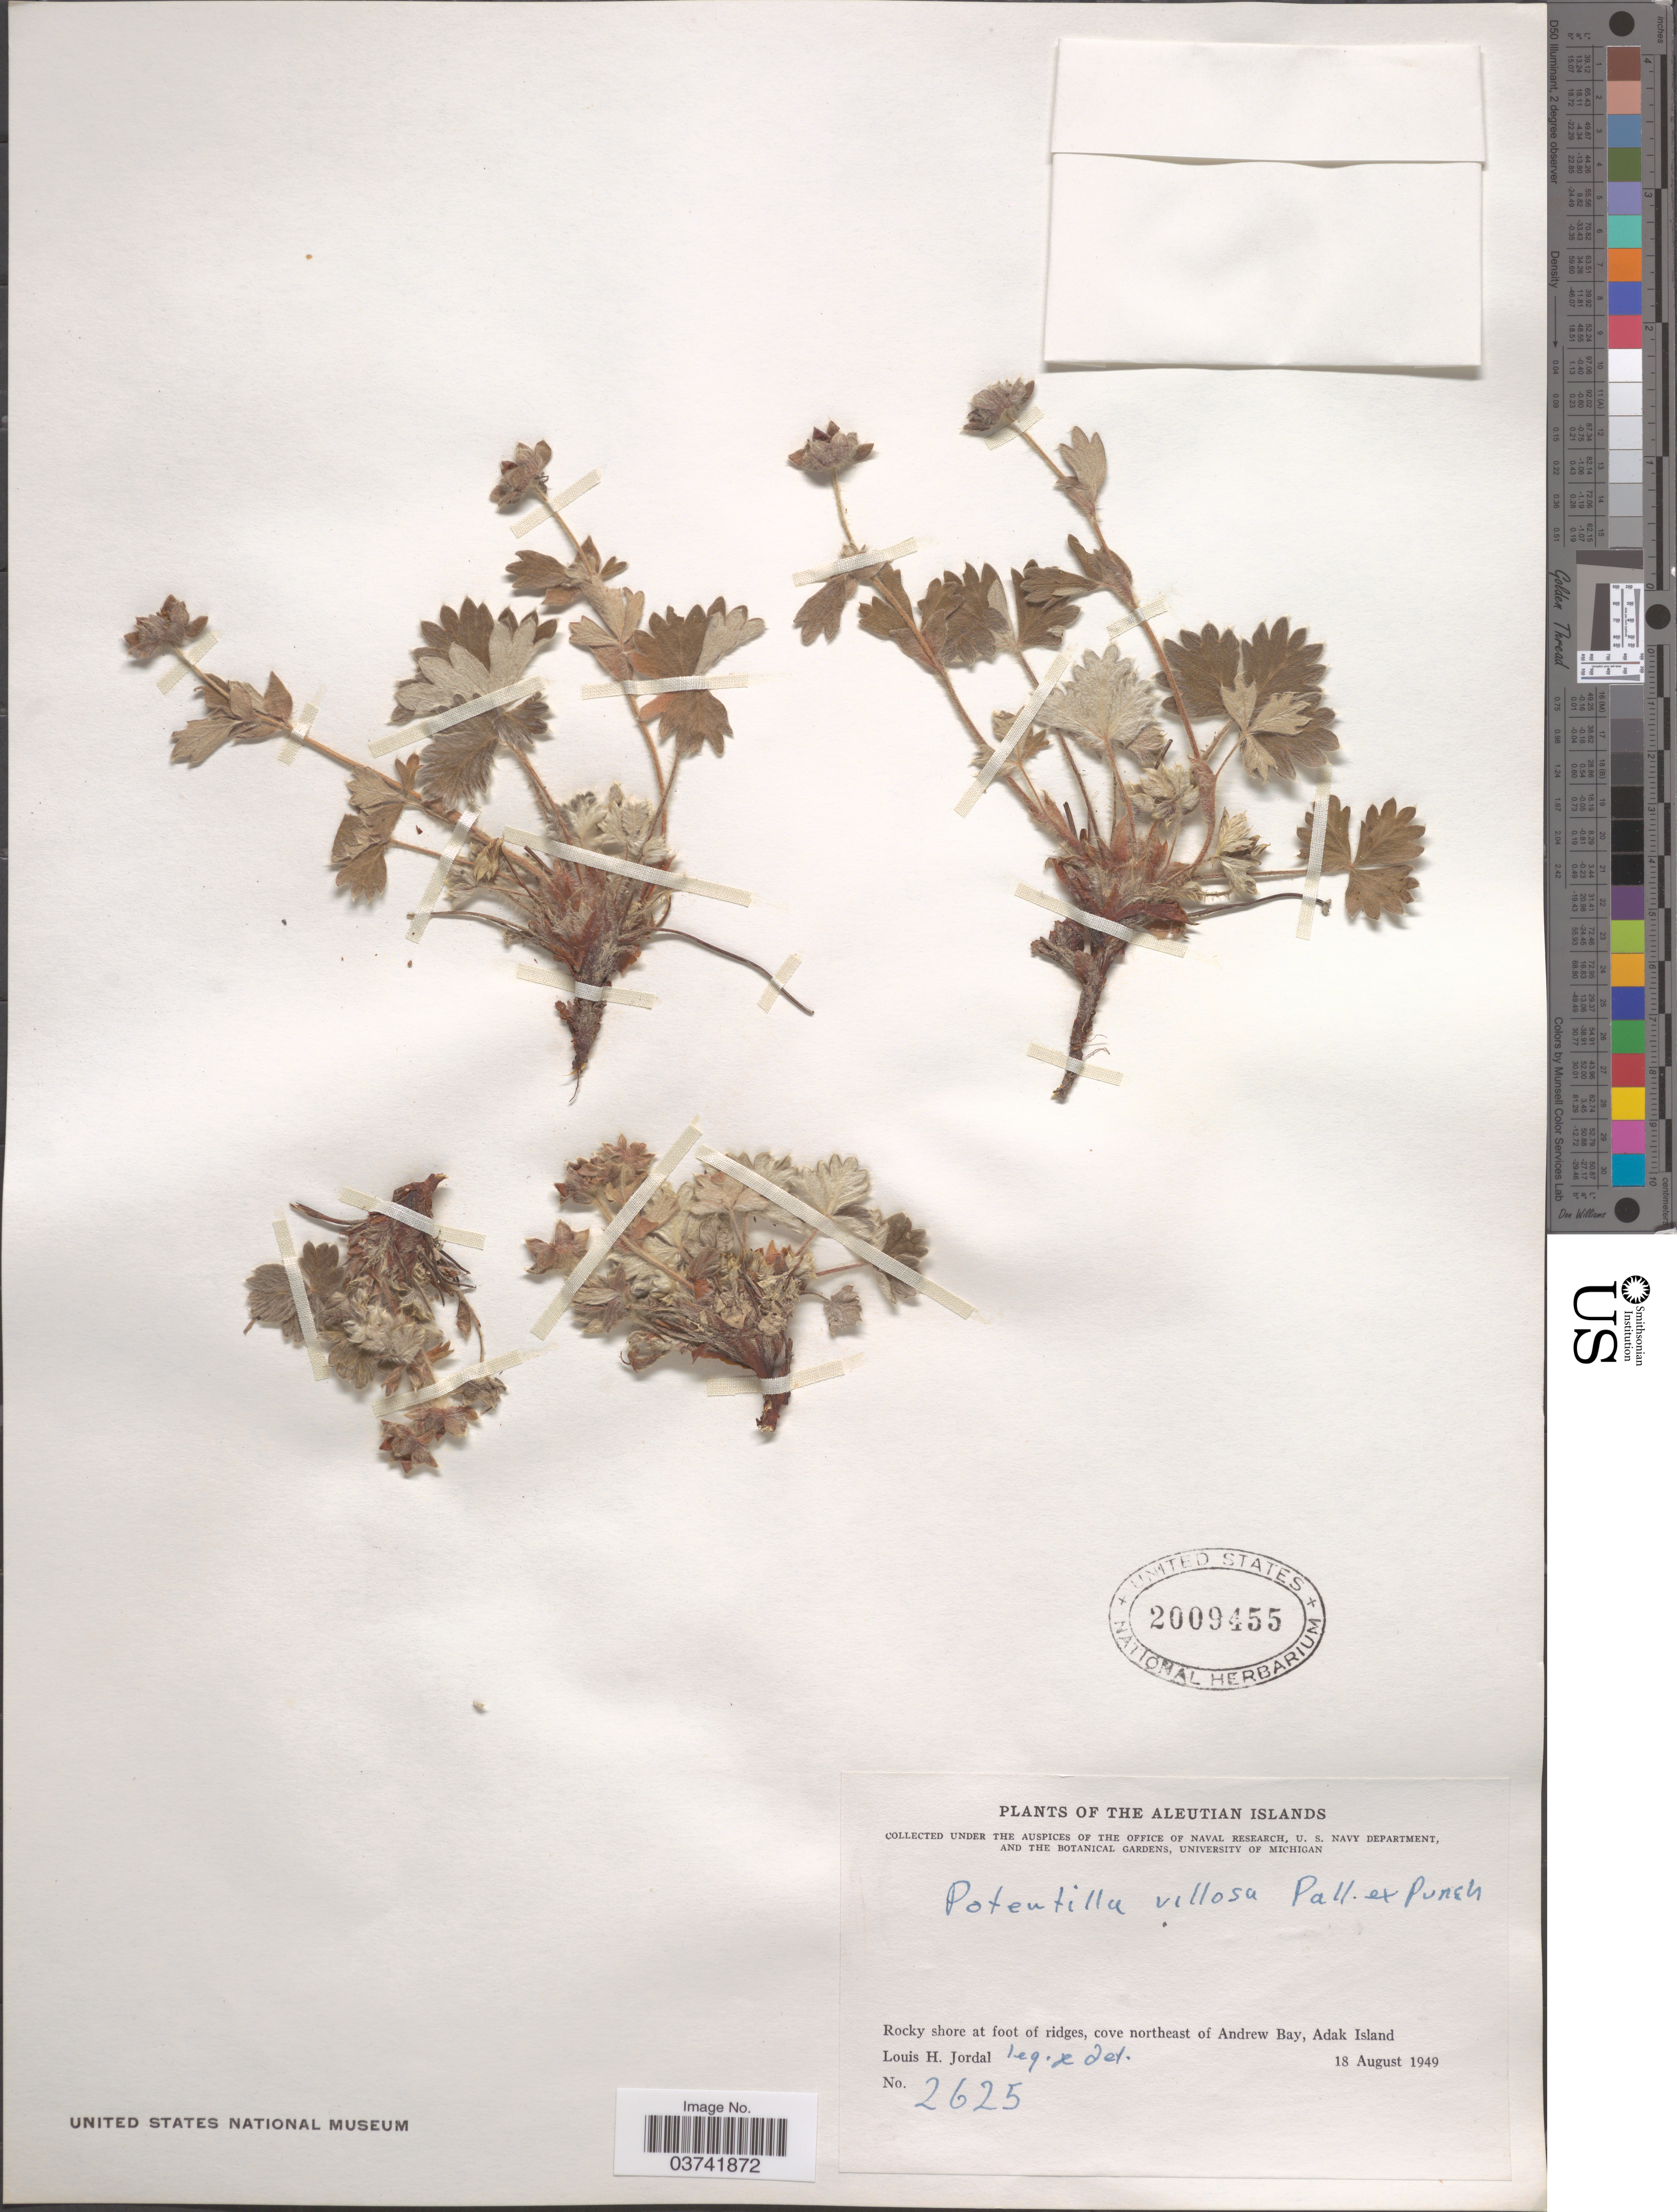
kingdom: Plantae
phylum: Tracheophyta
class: Magnoliopsida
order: Rosales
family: Rosaceae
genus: Potentilla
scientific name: Potentilla villosa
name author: Pall. ex Pursh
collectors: L. Jordal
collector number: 2625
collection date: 1949-08-18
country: United States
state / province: Alaska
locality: Aleutian Islands. Rocky shore at foot of ridges, cove northeast of Andrew Bay, Adak Island.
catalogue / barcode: US 2009455